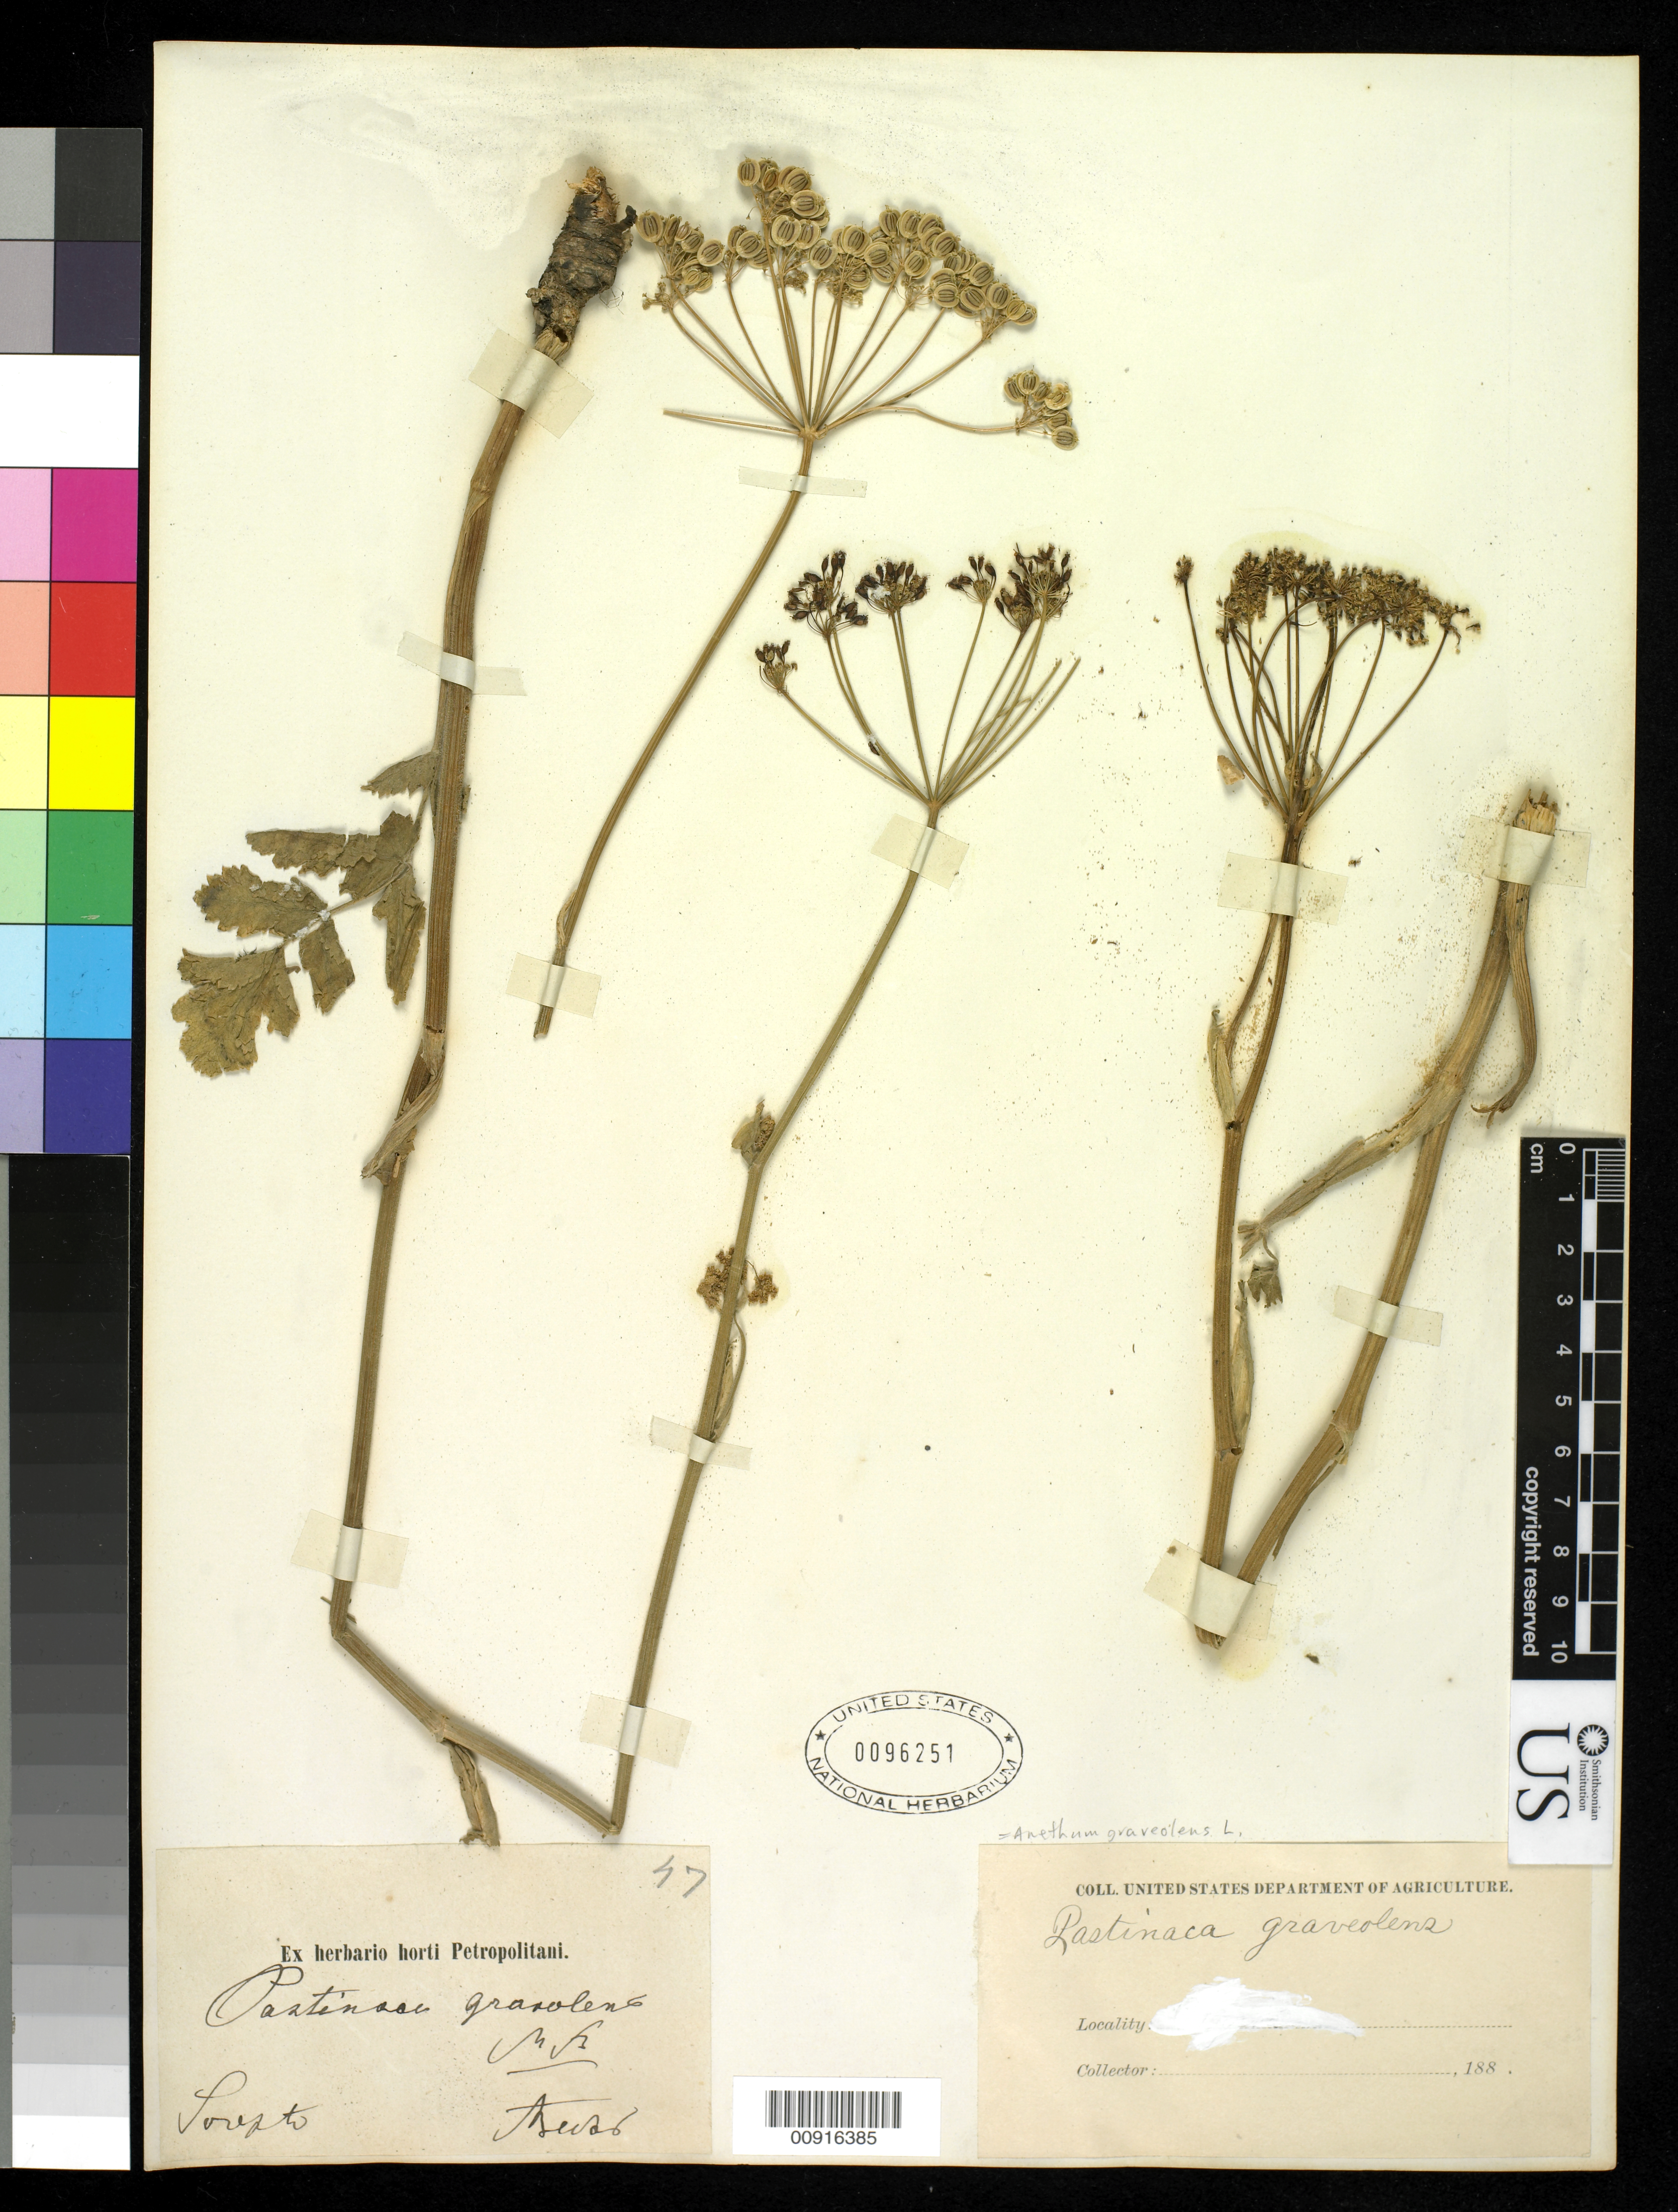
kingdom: Plantae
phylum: Tracheophyta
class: Magnoliopsida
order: Apiales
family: Apiaceae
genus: Anethum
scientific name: Anethum graveolens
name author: L.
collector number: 47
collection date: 1880/1889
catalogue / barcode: US 96251